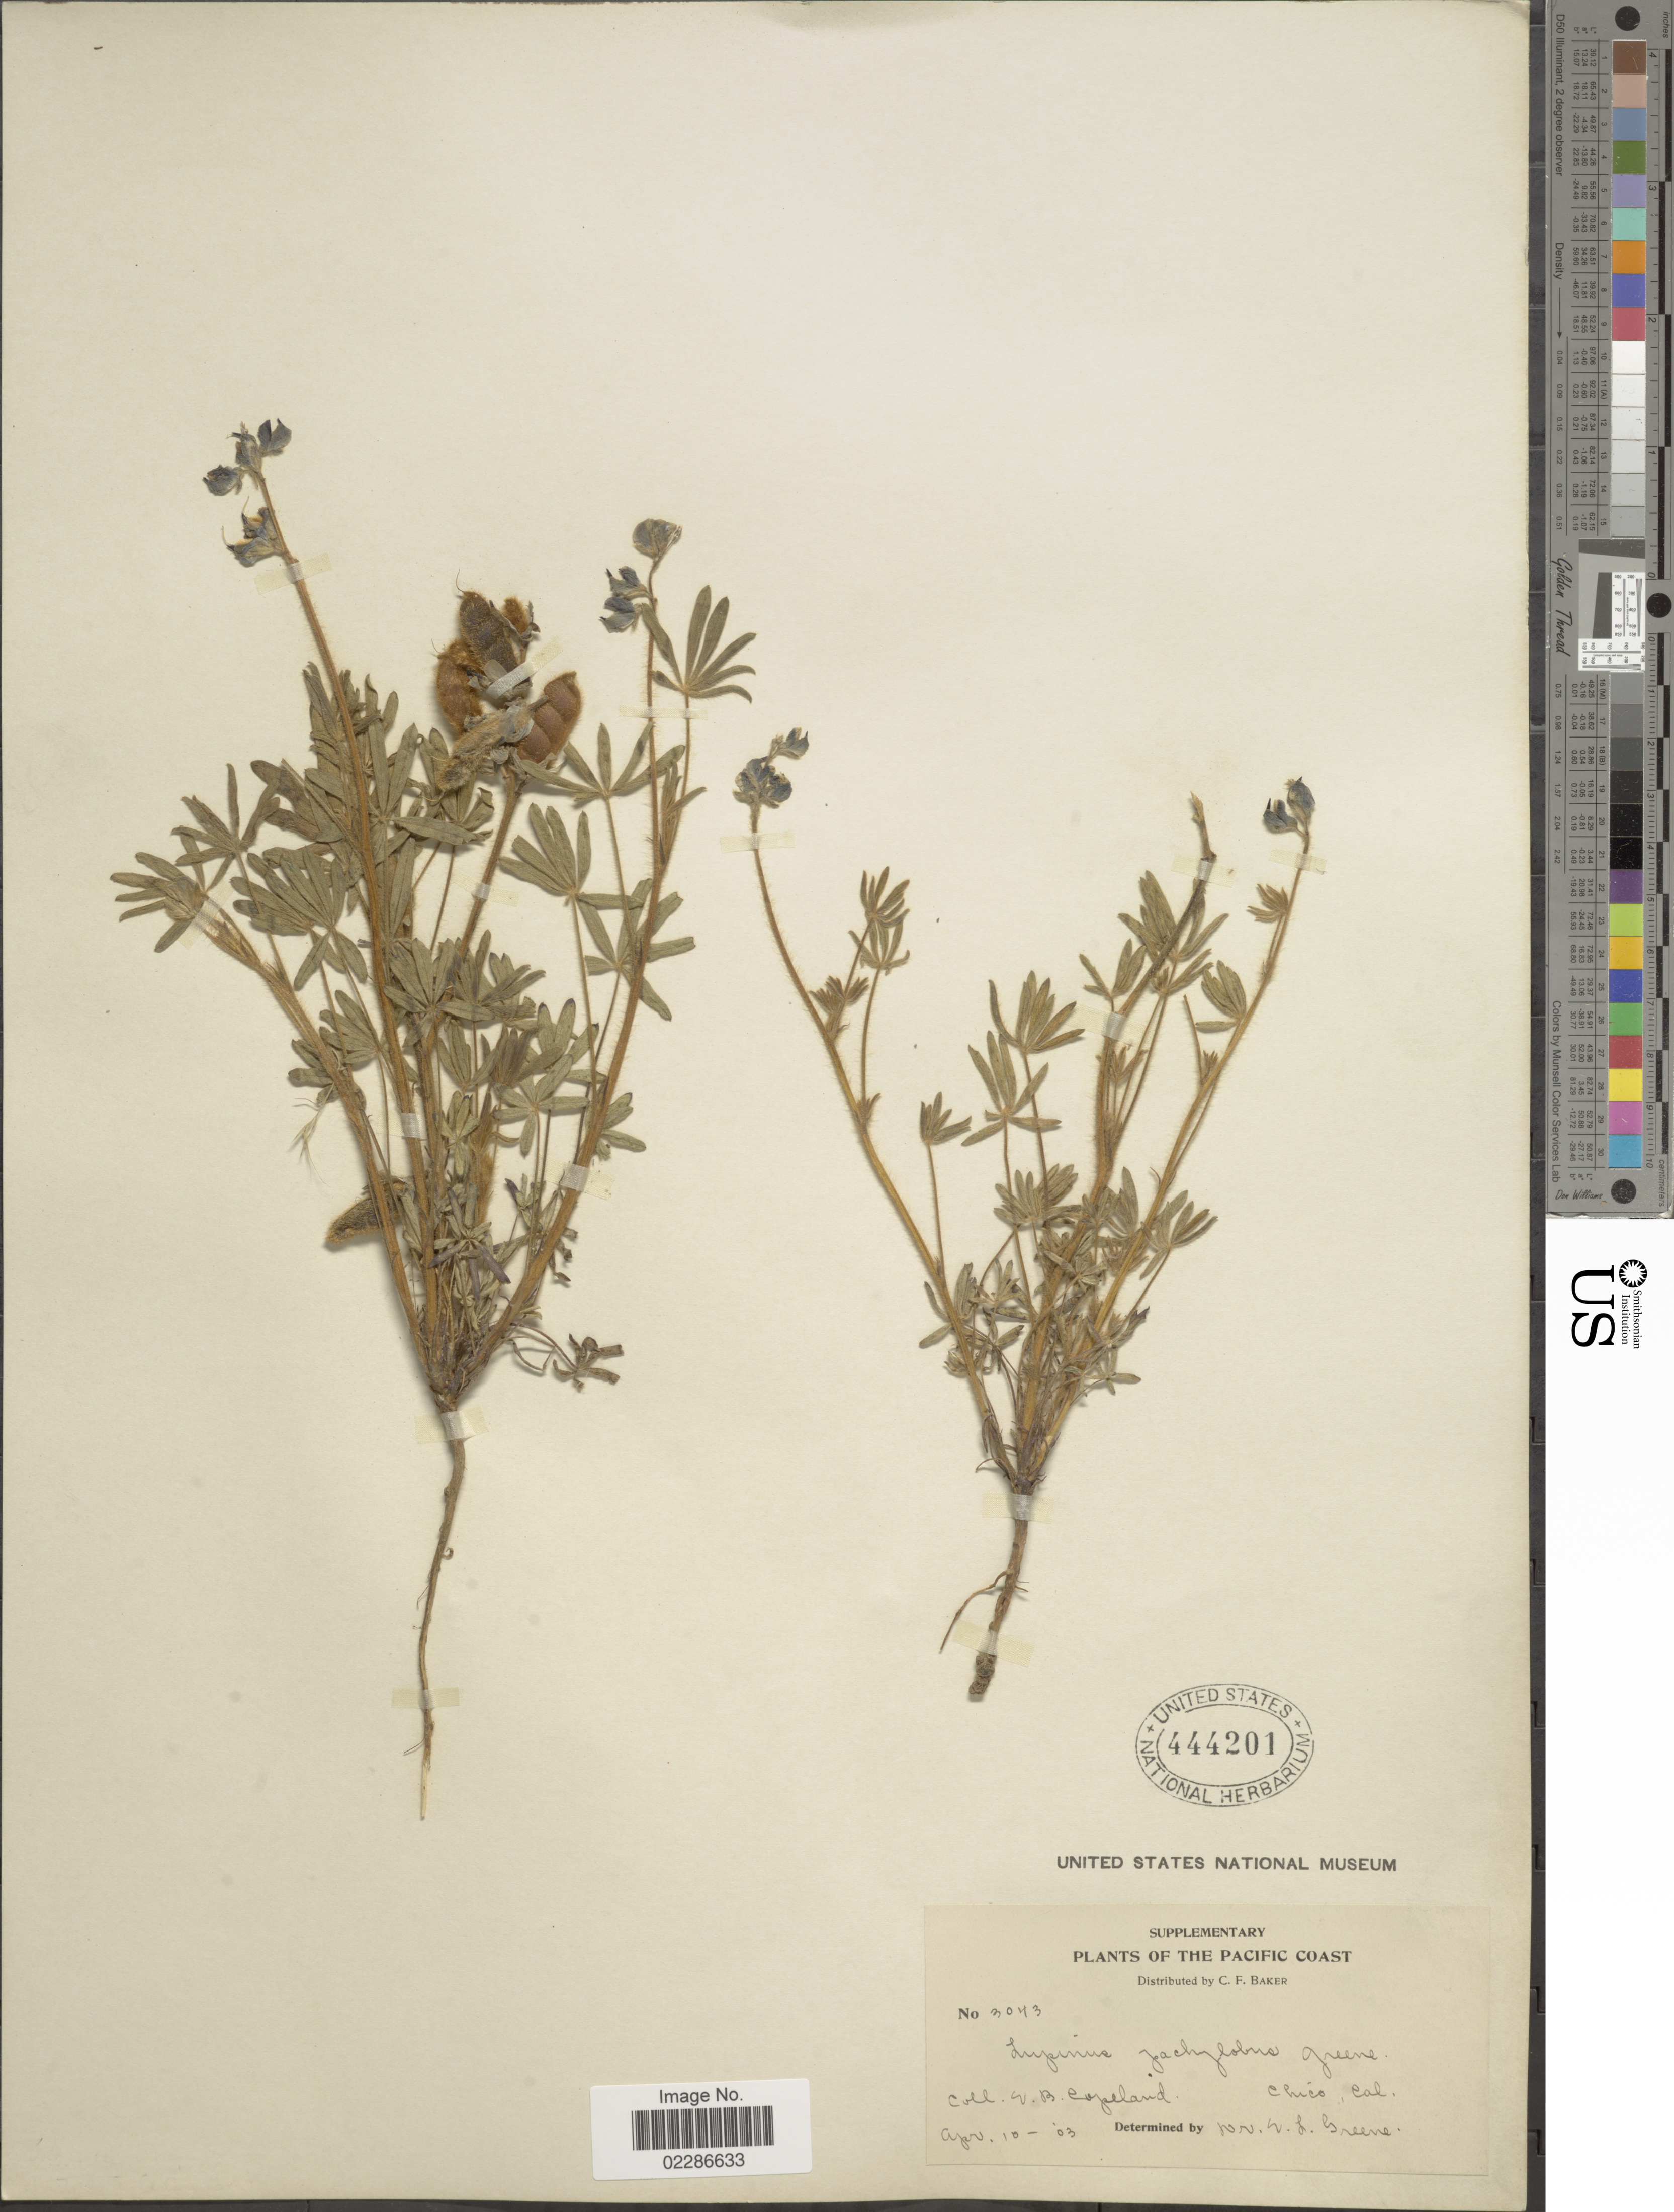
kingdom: Plantae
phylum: Tracheophyta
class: Magnoliopsida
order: Fabales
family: Fabaceae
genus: Lupinus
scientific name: Lupinus pachylobus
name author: Greene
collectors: E. B. Copeland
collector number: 3043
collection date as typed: Transcribed d/m/y: 10/4/3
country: United States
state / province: California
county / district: Butte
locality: The Pacific Coast, Chico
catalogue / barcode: US 444201